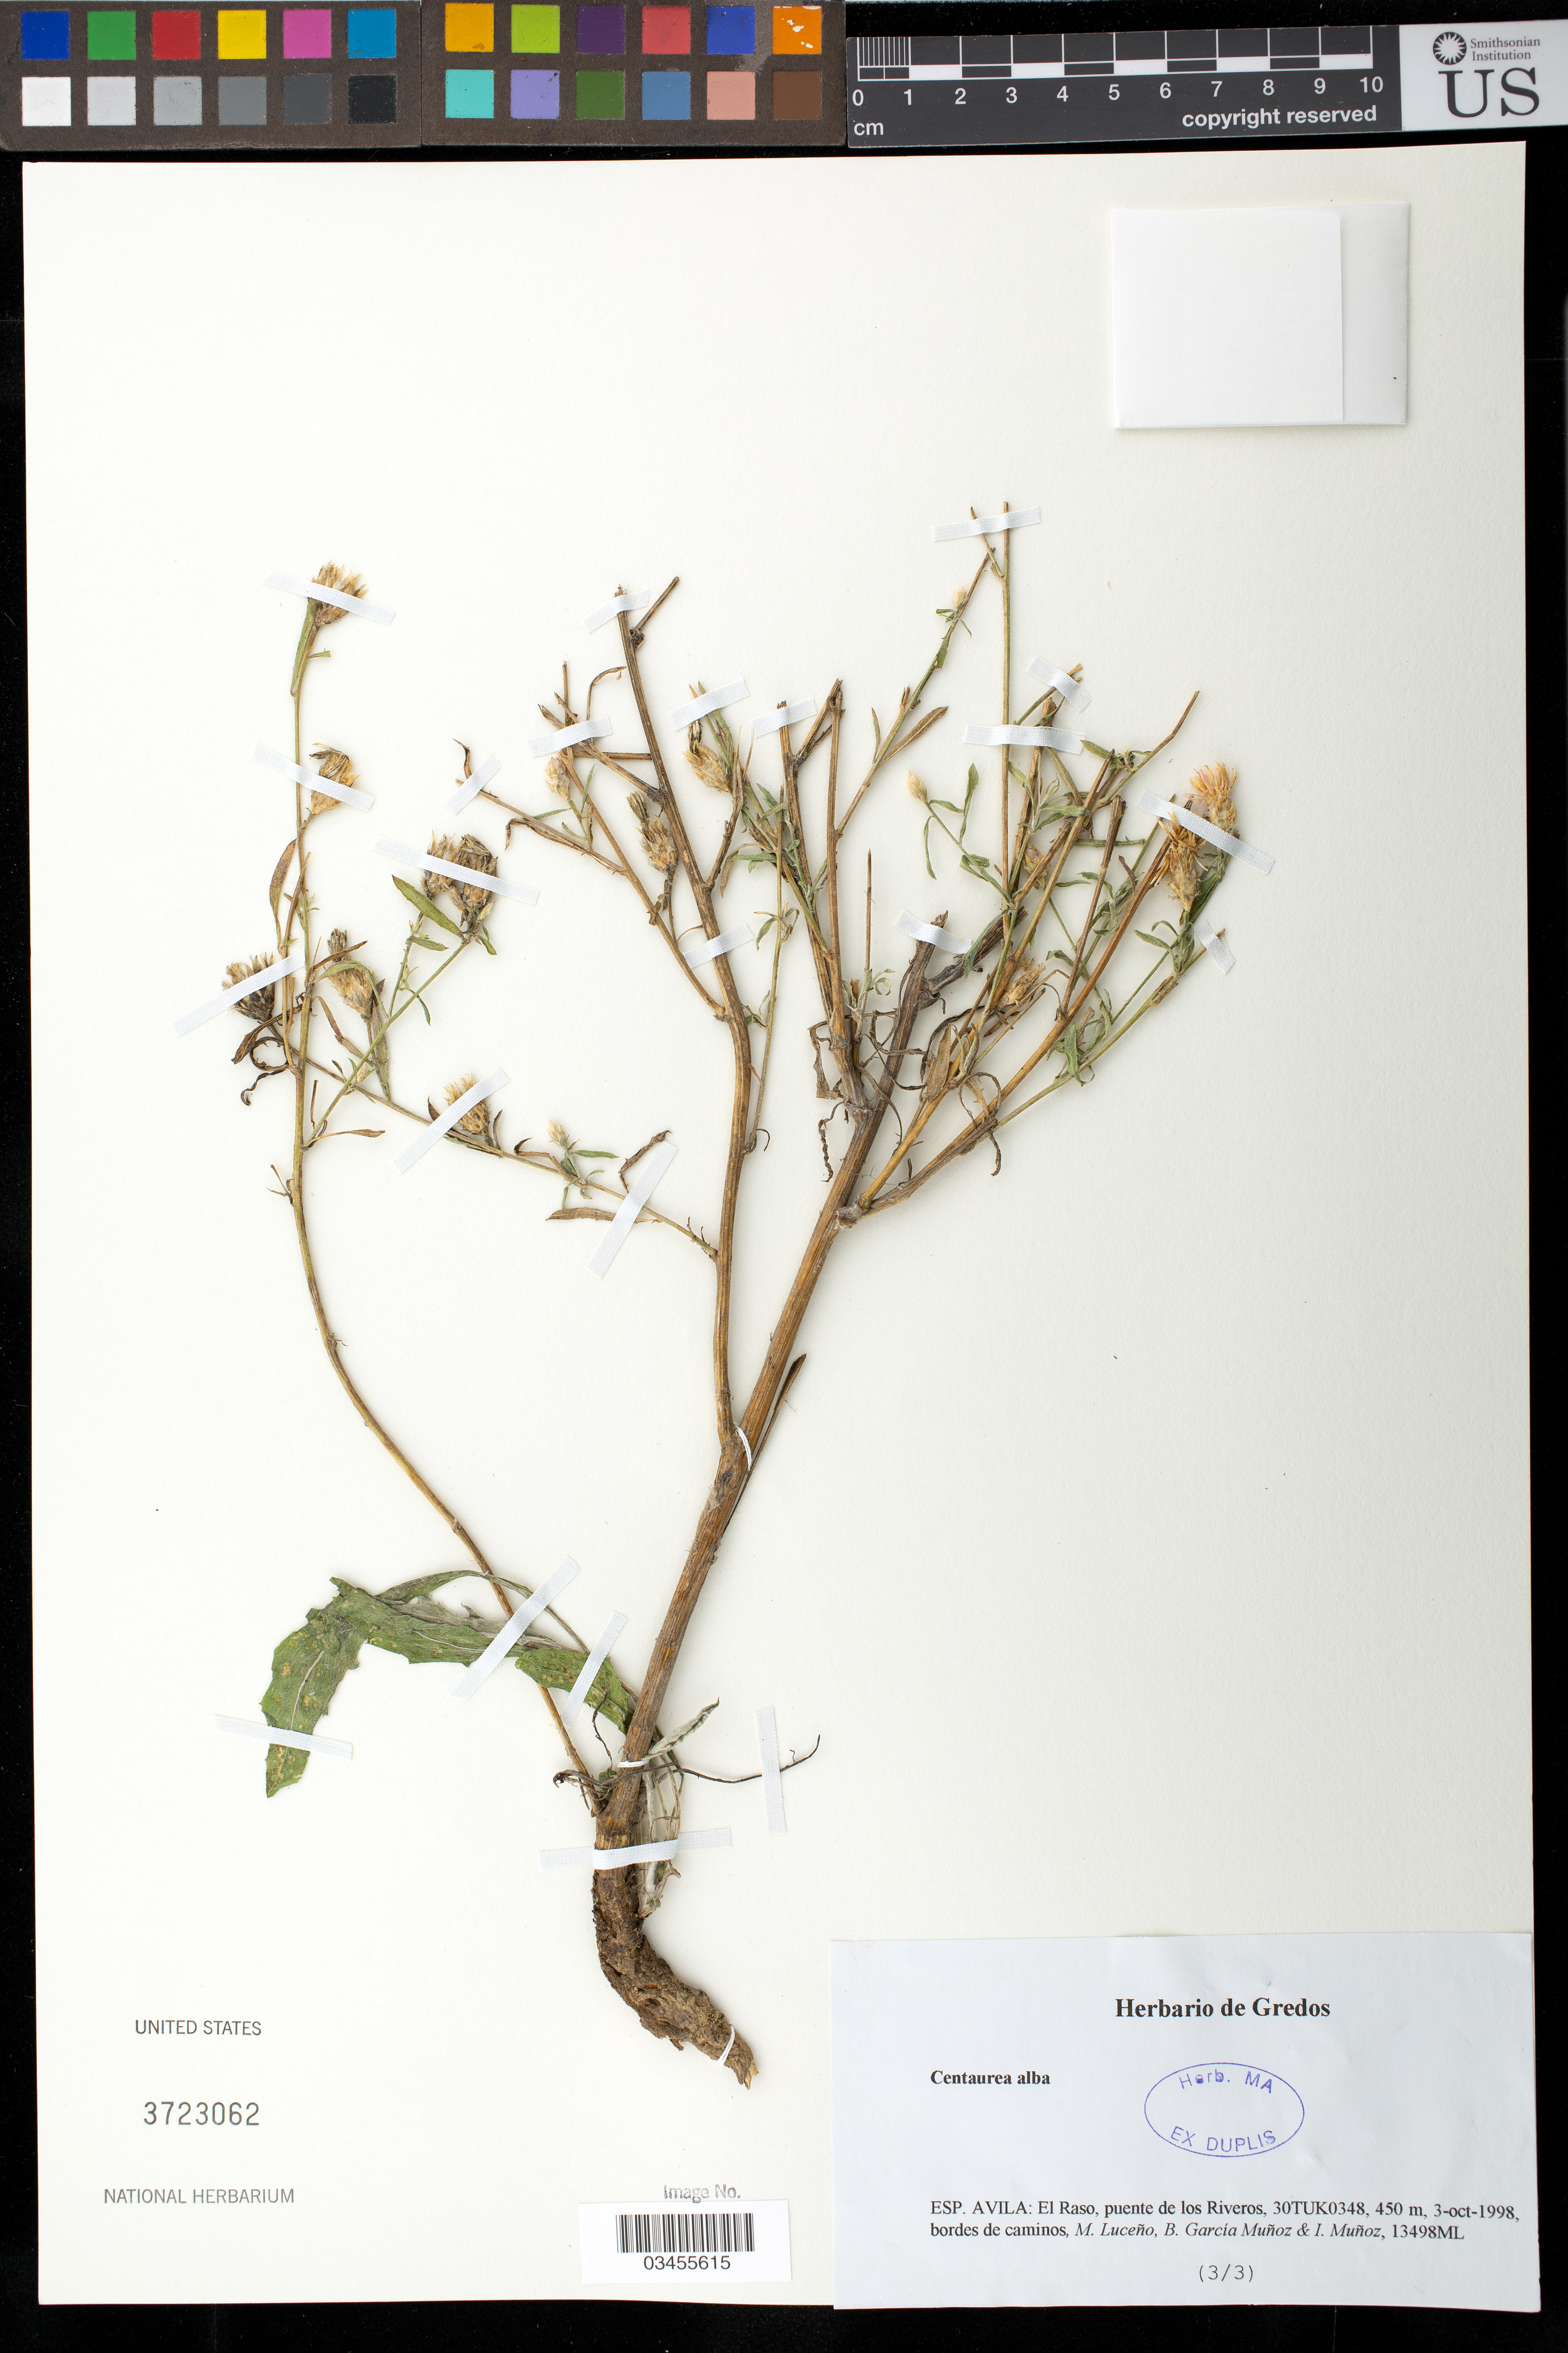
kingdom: Plantae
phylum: Tracheophyta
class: Magnoliopsida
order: Asterales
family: Asteraceae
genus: Centaurea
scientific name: Centaurea alba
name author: L.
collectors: M. Luceño, B. Garcia Munoz & I. Munoz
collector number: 13498ML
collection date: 1998-10-03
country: Spain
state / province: Castilla y León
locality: Avila. El Raso, puente de los Riveros. 30TUK0348.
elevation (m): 450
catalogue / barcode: US 3723062